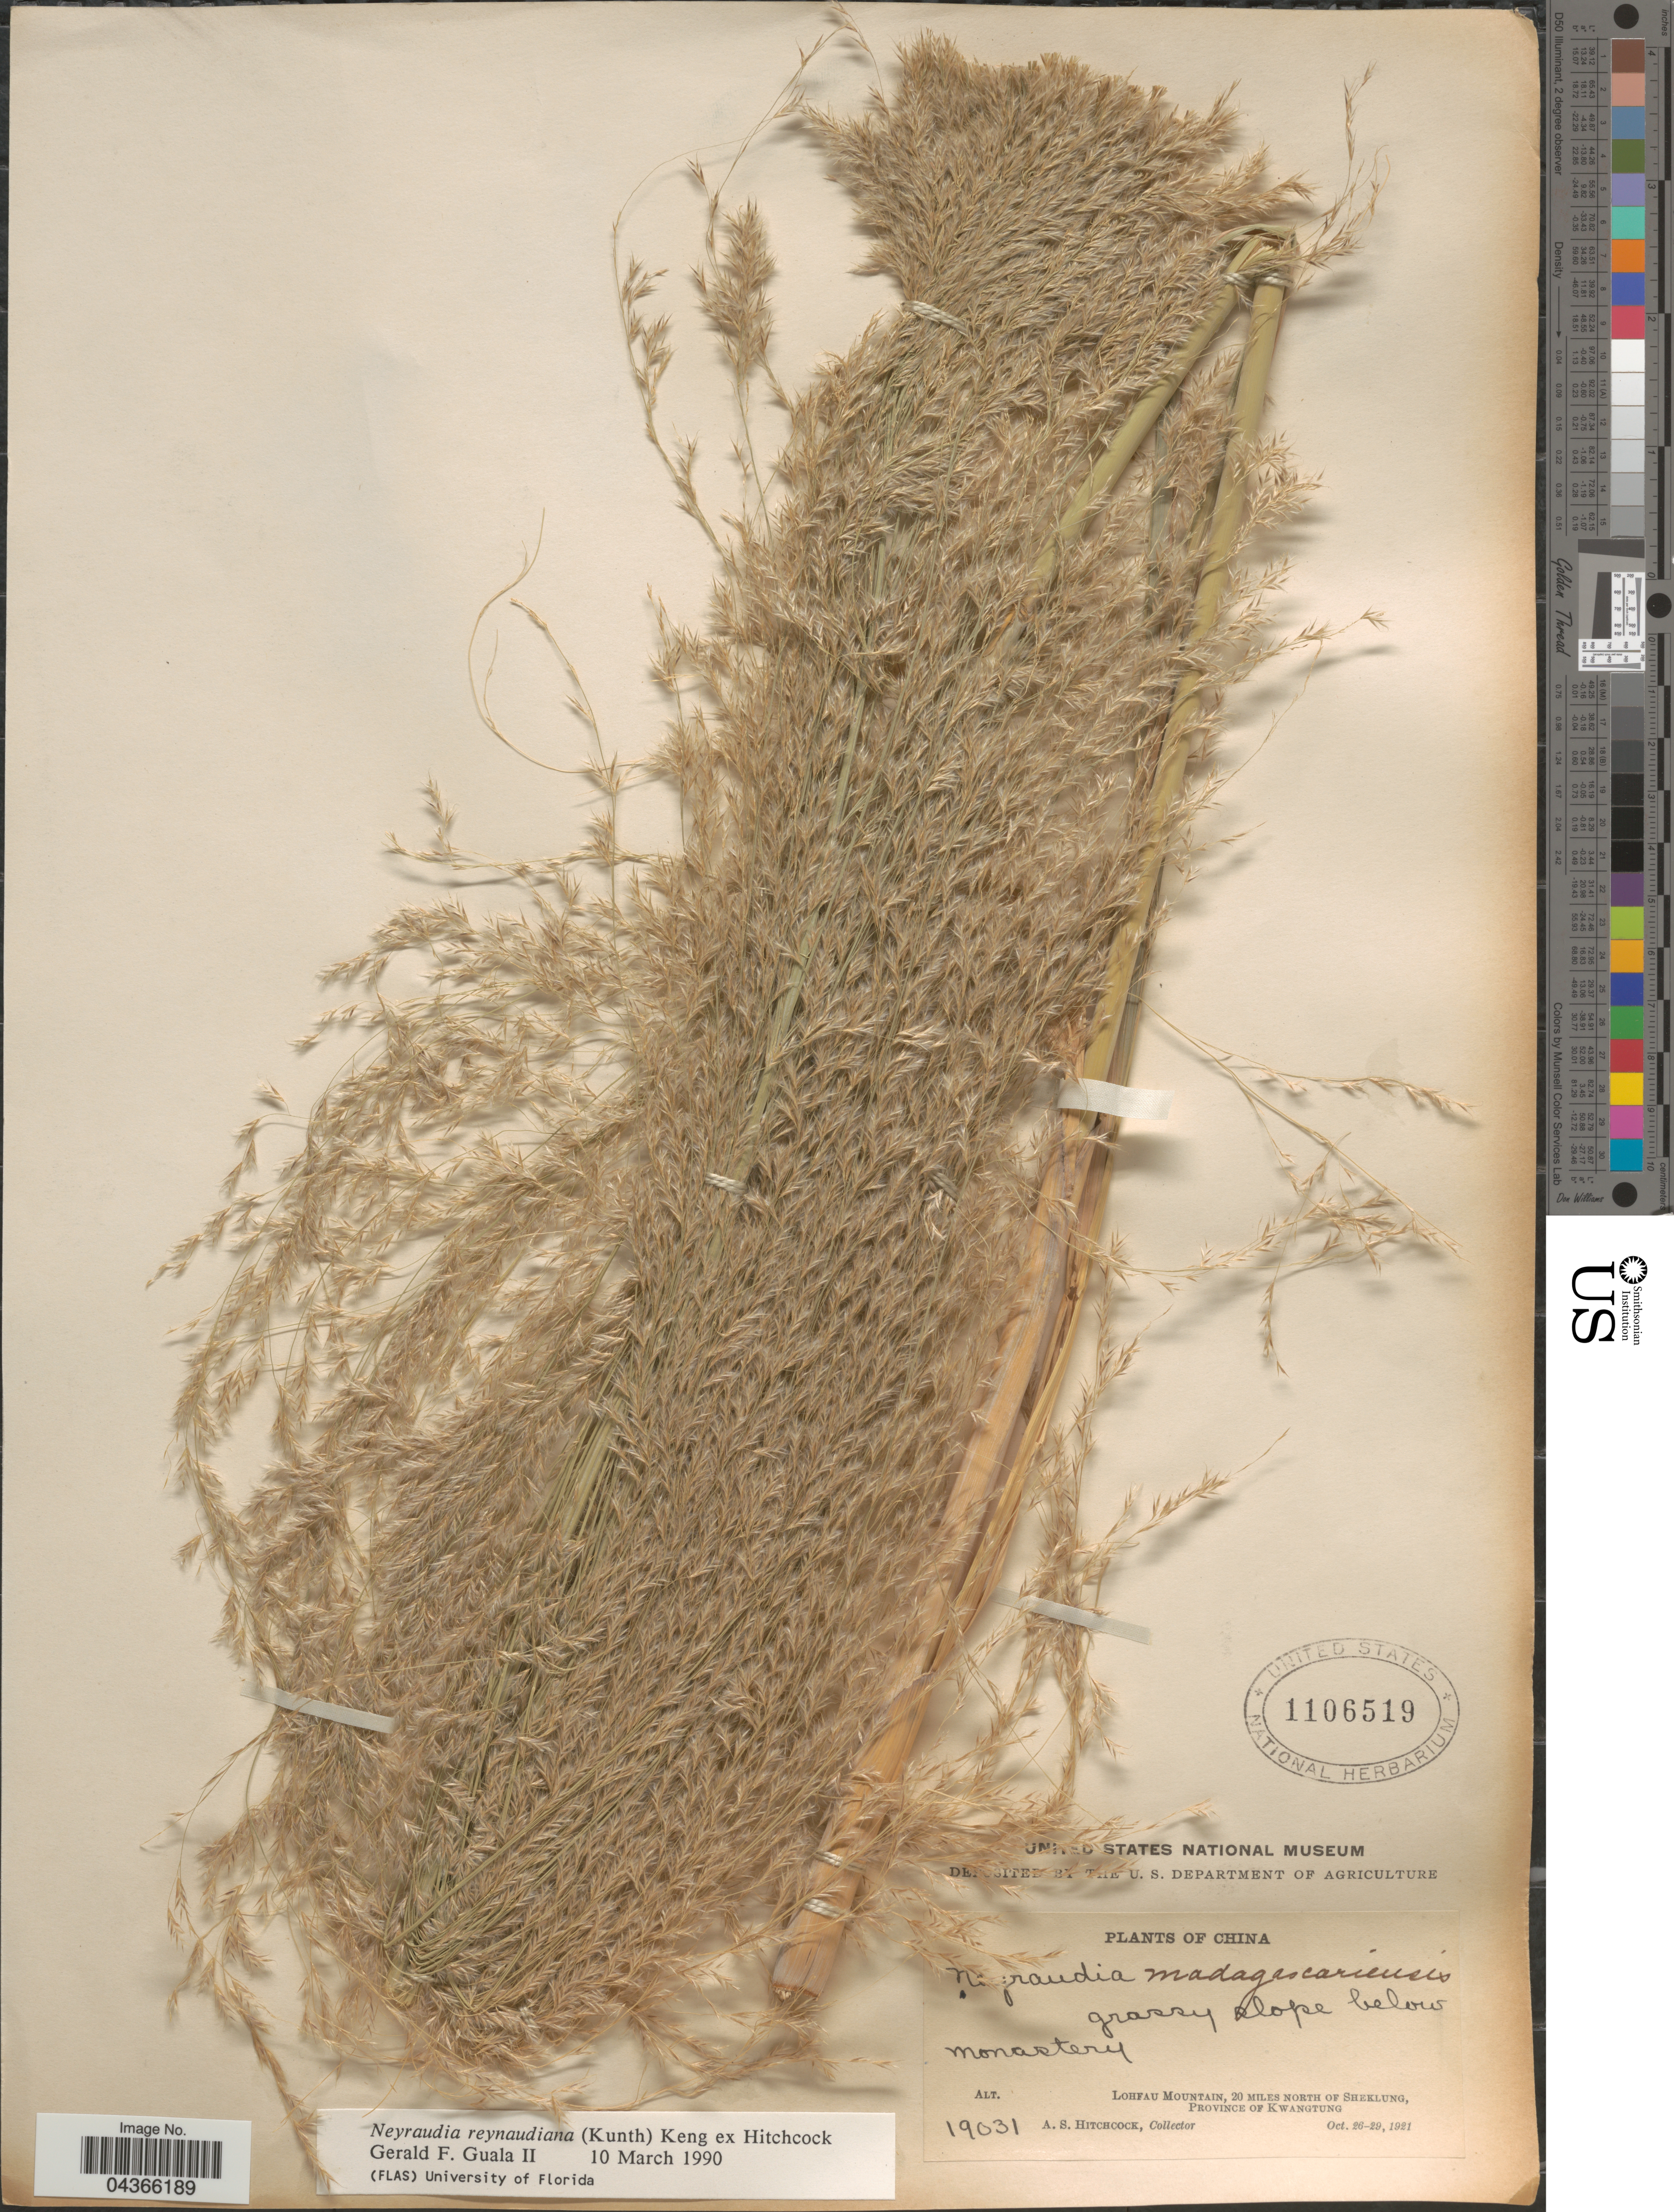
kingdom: Plantae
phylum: Tracheophyta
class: Liliopsida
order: Poales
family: Poaceae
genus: Neyraudia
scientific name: Neyraudia reynaudiana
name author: (Kunth) Keng ex Hitchc.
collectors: A. S. Hitchcock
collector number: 19031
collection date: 1921-10-26/1921-10-29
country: China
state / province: Guangdong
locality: Grassy slope below monastery. Lohfau Mountain, 20 miles north of Sheklung, Province of Kwangtung.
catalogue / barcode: US 1106519